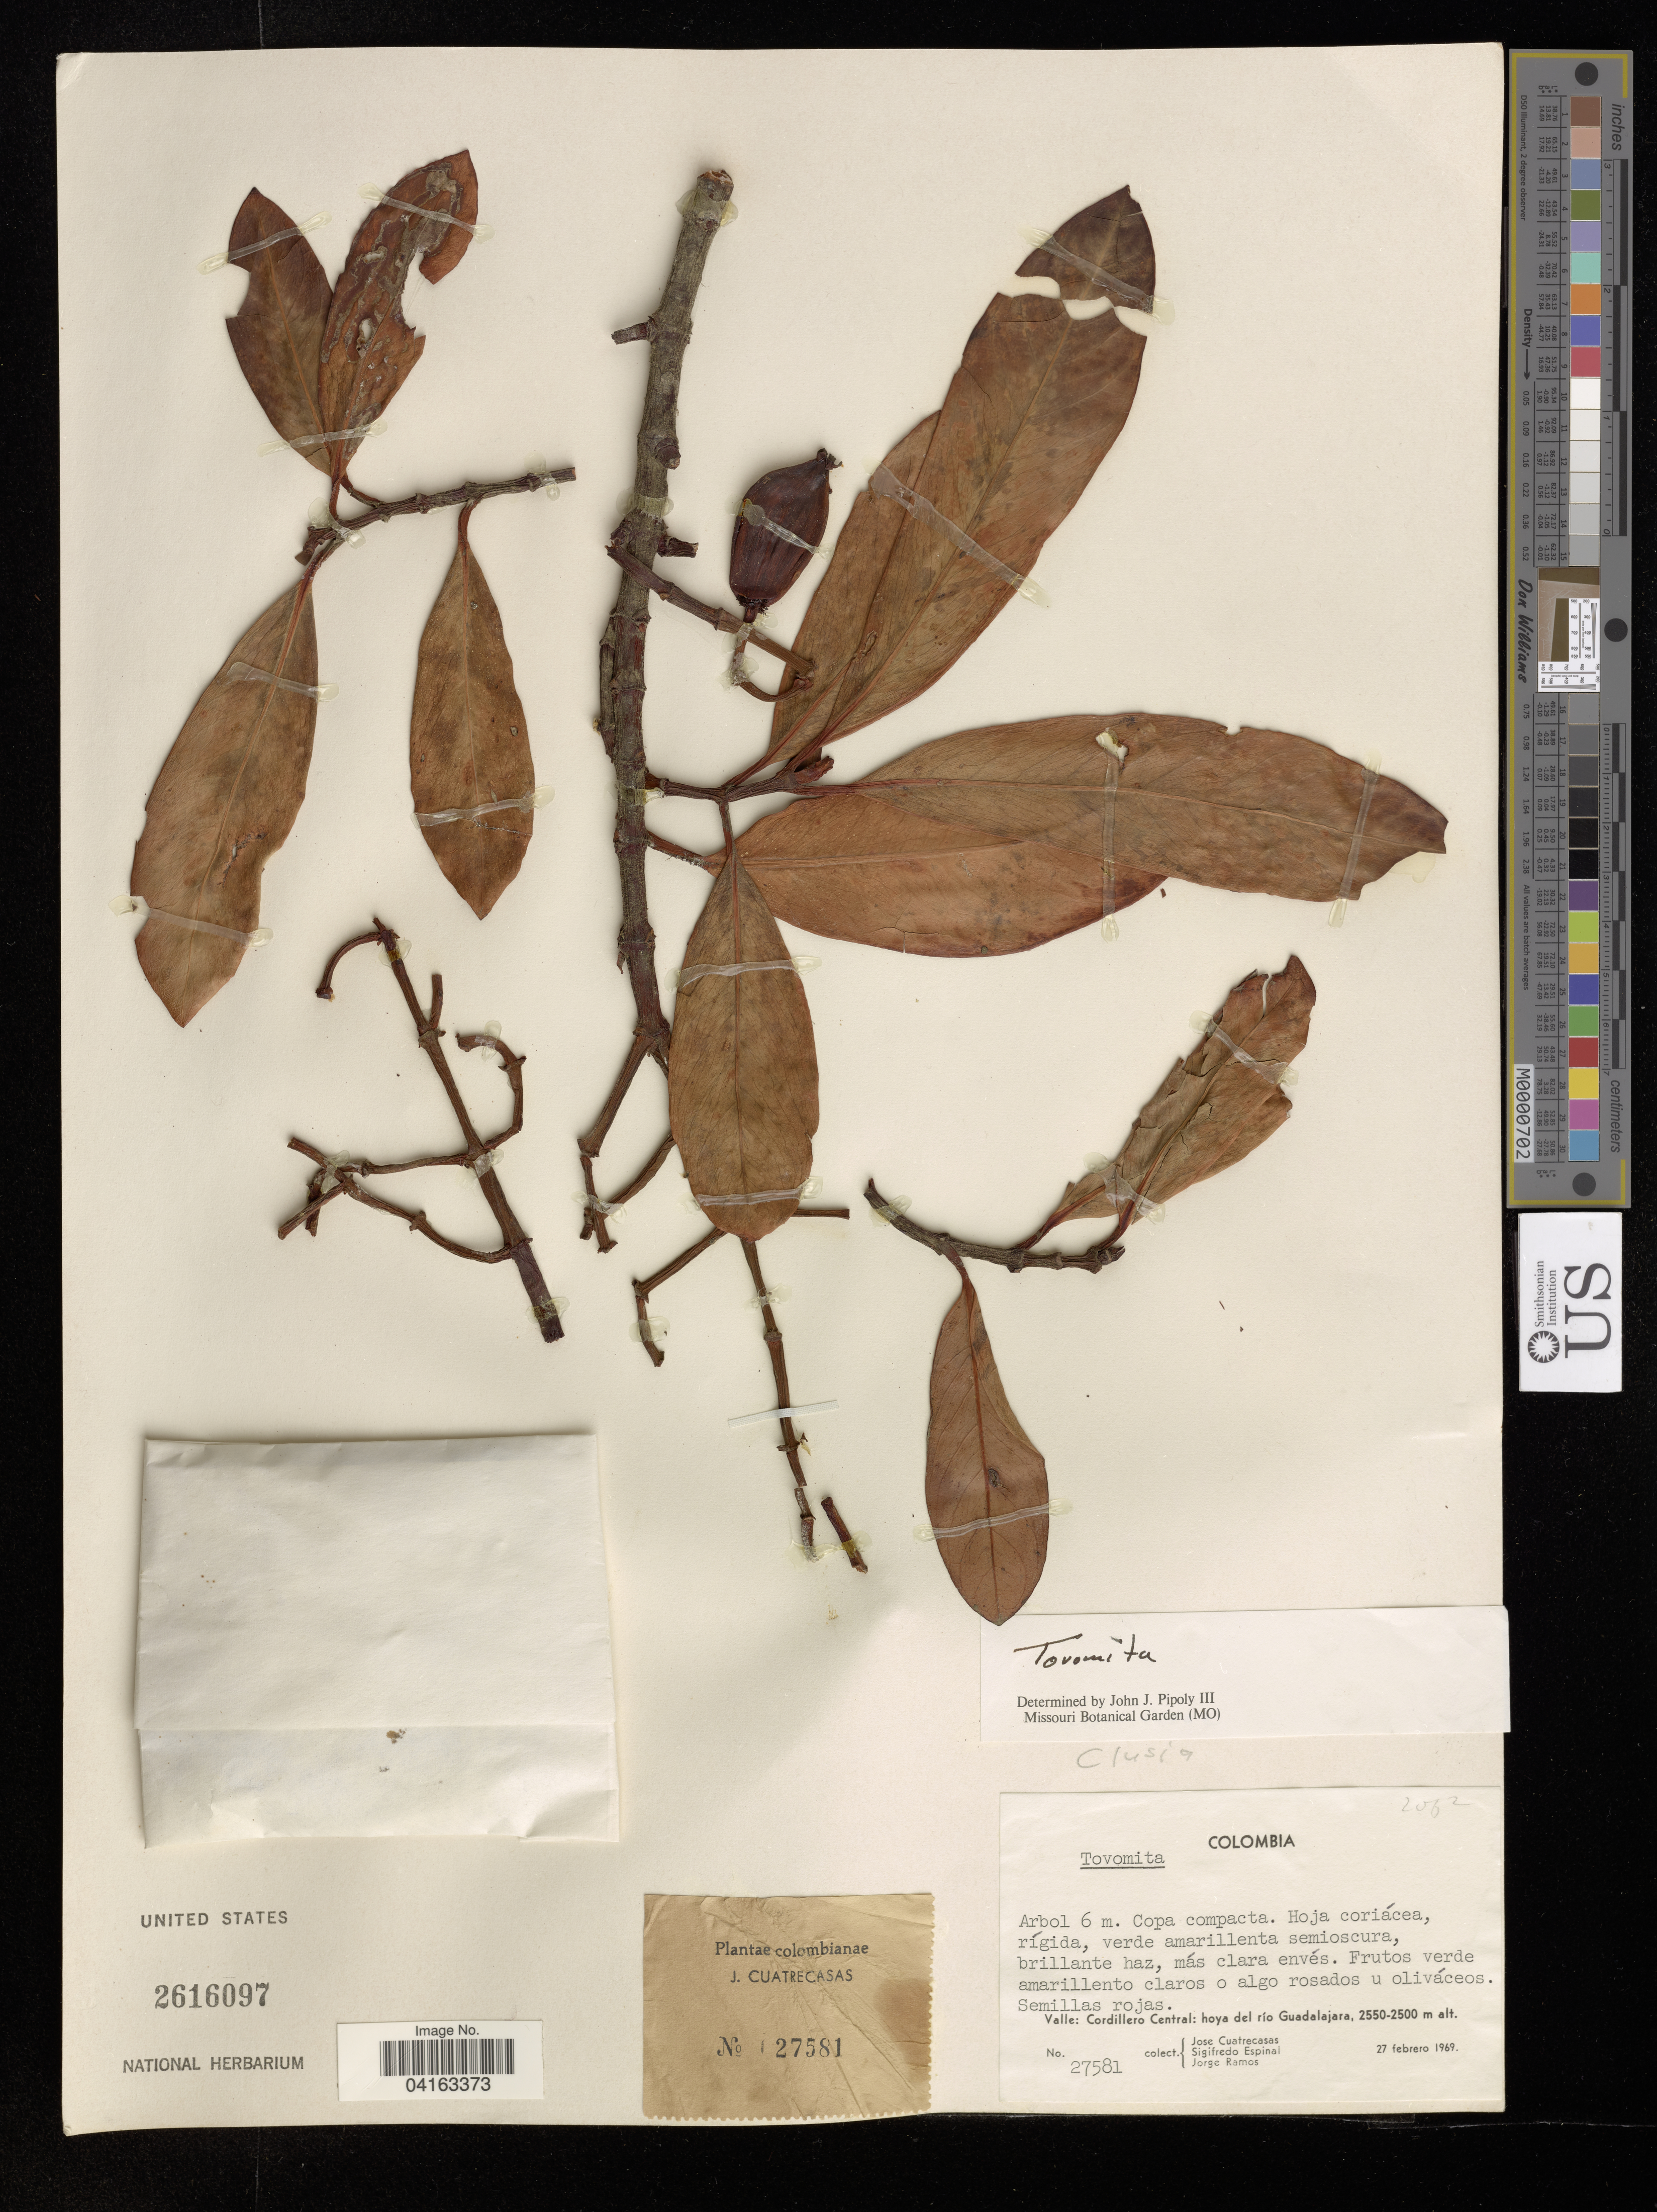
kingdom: Plantae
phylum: Tracheophyta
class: Magnoliopsida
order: Malpighiales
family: Clusiaceae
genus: Tovomita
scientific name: Tovomita sp.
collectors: J. Cuatrecasas, S. Espinal & J. Ramos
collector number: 27581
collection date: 1969-02-27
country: Colombia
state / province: Valle del Cauca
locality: Cordillero Central: hoya del río Guadalajara.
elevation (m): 2550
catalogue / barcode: US 2616097